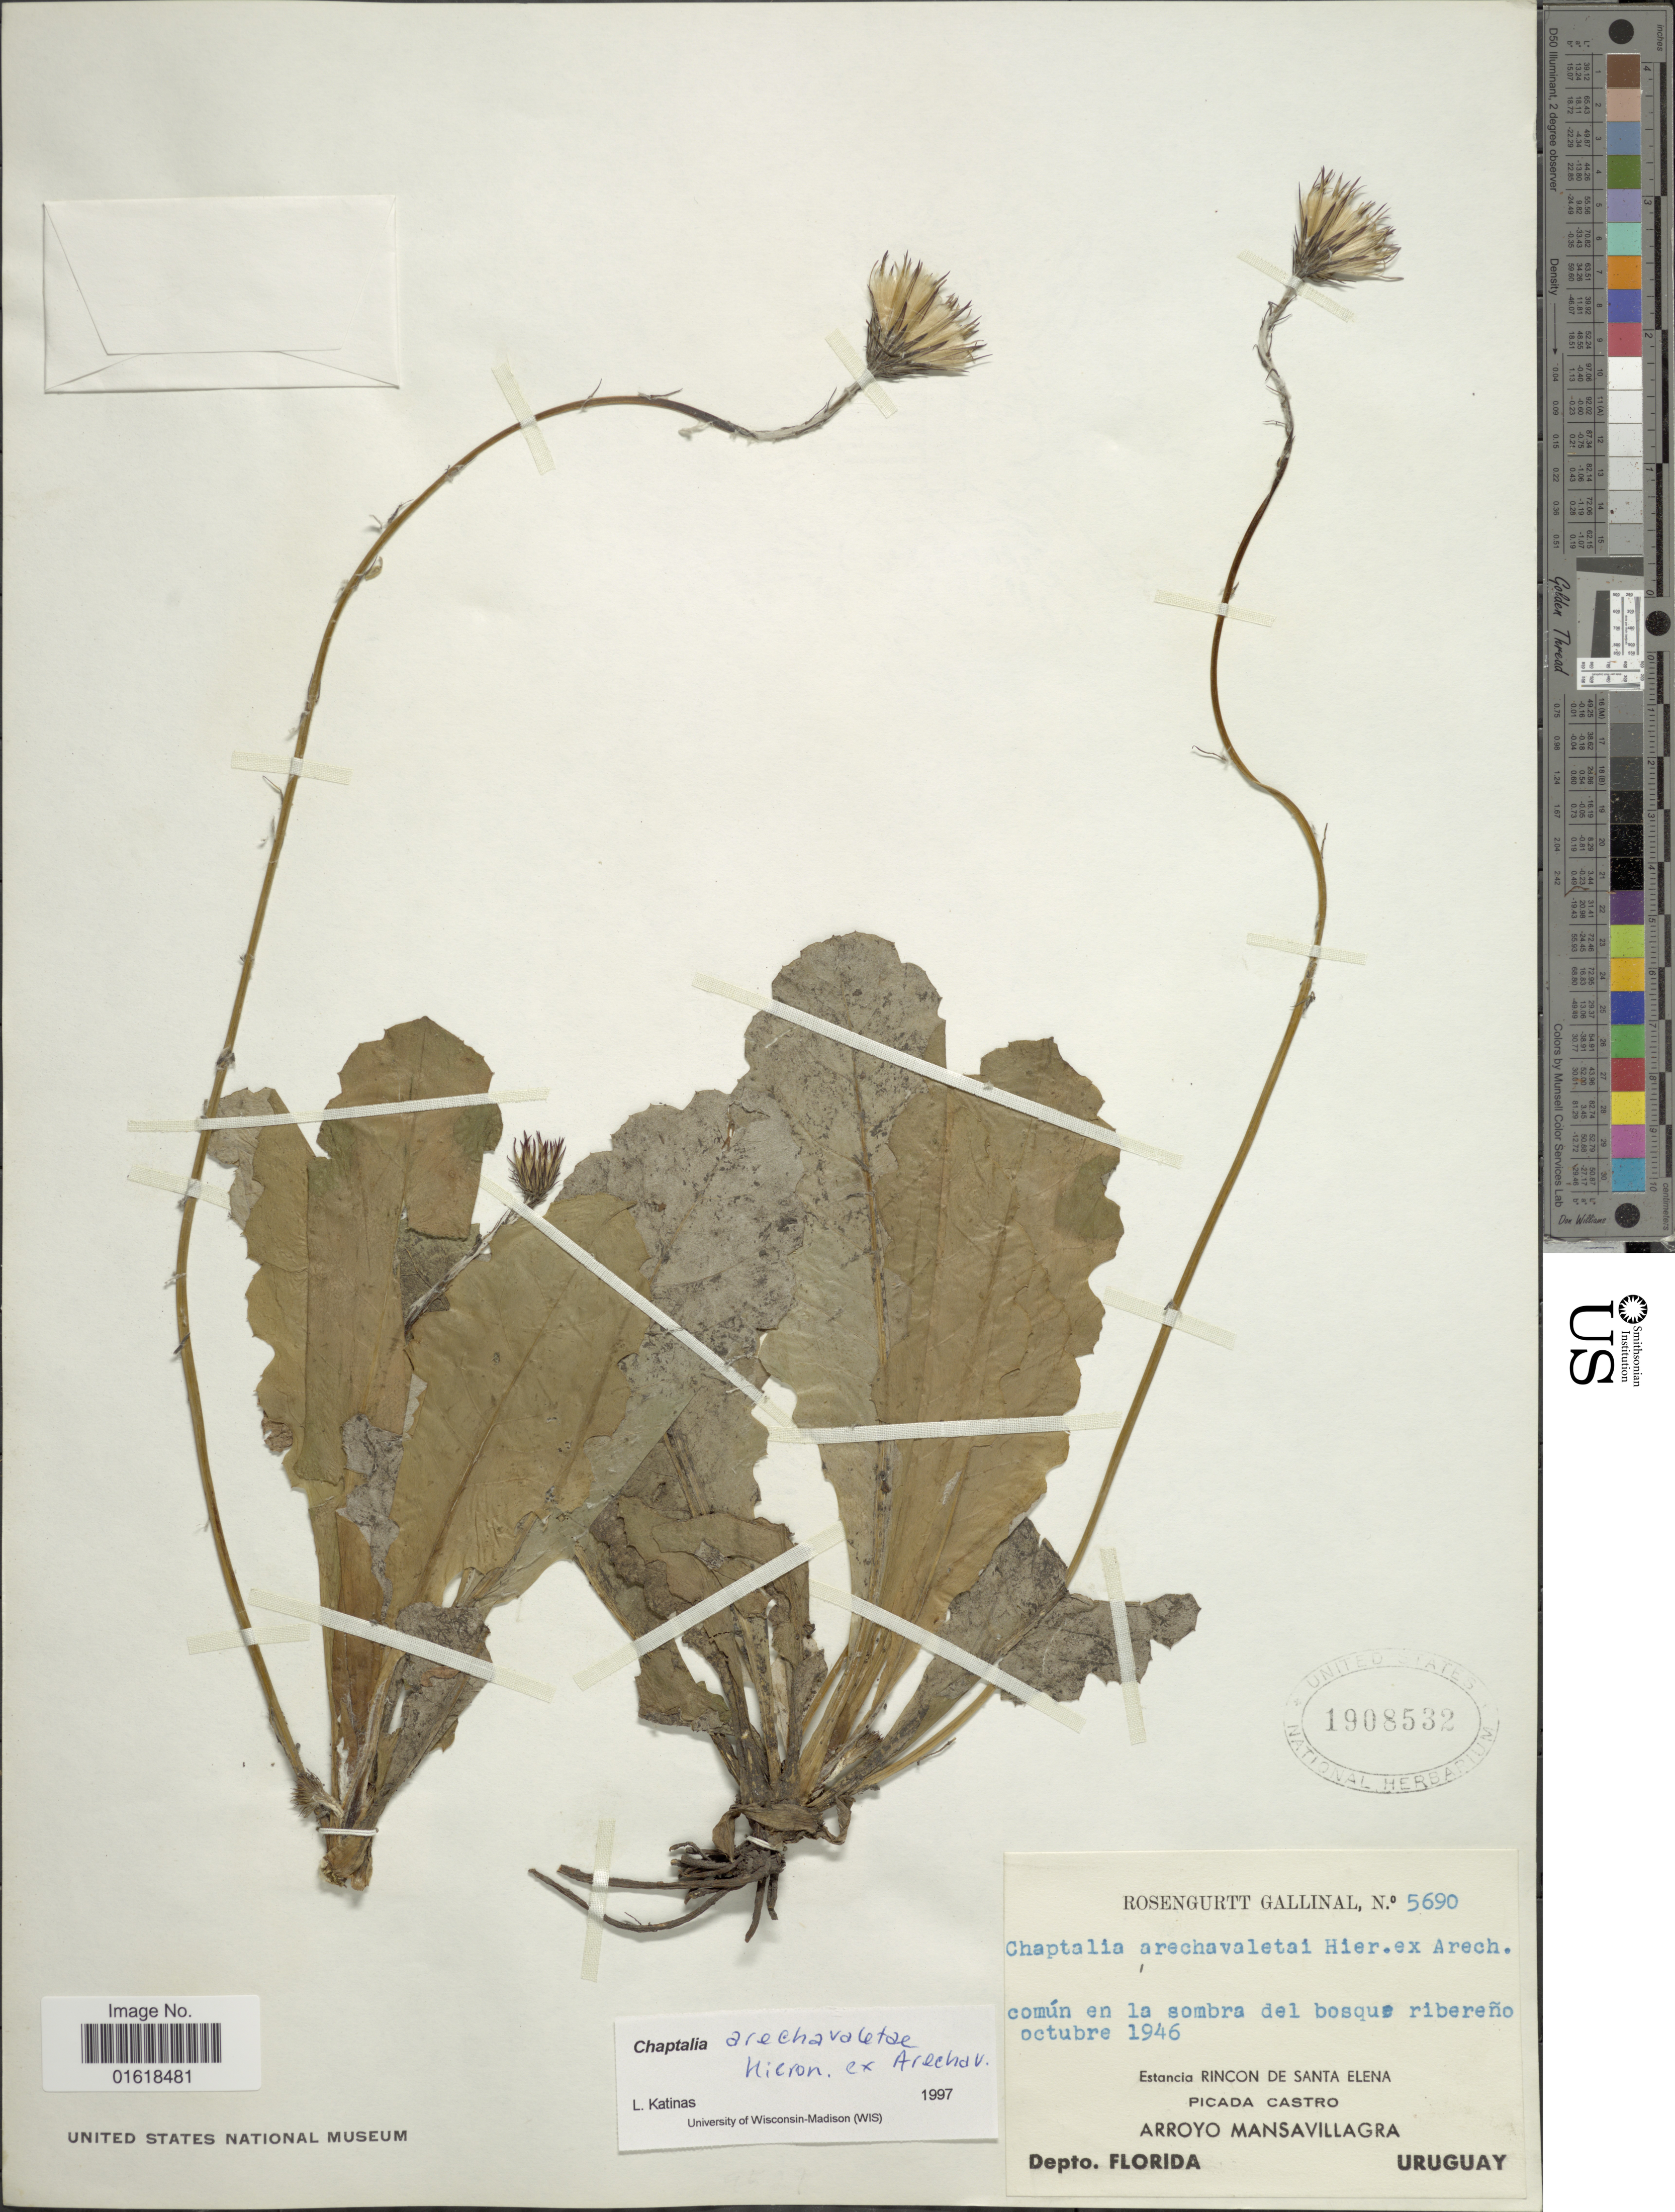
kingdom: Plantae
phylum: Tracheophyta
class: Magnoliopsida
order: Asterales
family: Asteraceae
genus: Chaptalia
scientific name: Chaptalia arechavaletae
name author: Arechav.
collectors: R. Gallinal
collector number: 5690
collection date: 1946-10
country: Uruguay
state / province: Florida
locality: Estancia Rincon de Santa Elena. Picado Castro. Arroyo Mansavillagra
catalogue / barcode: US 1908532